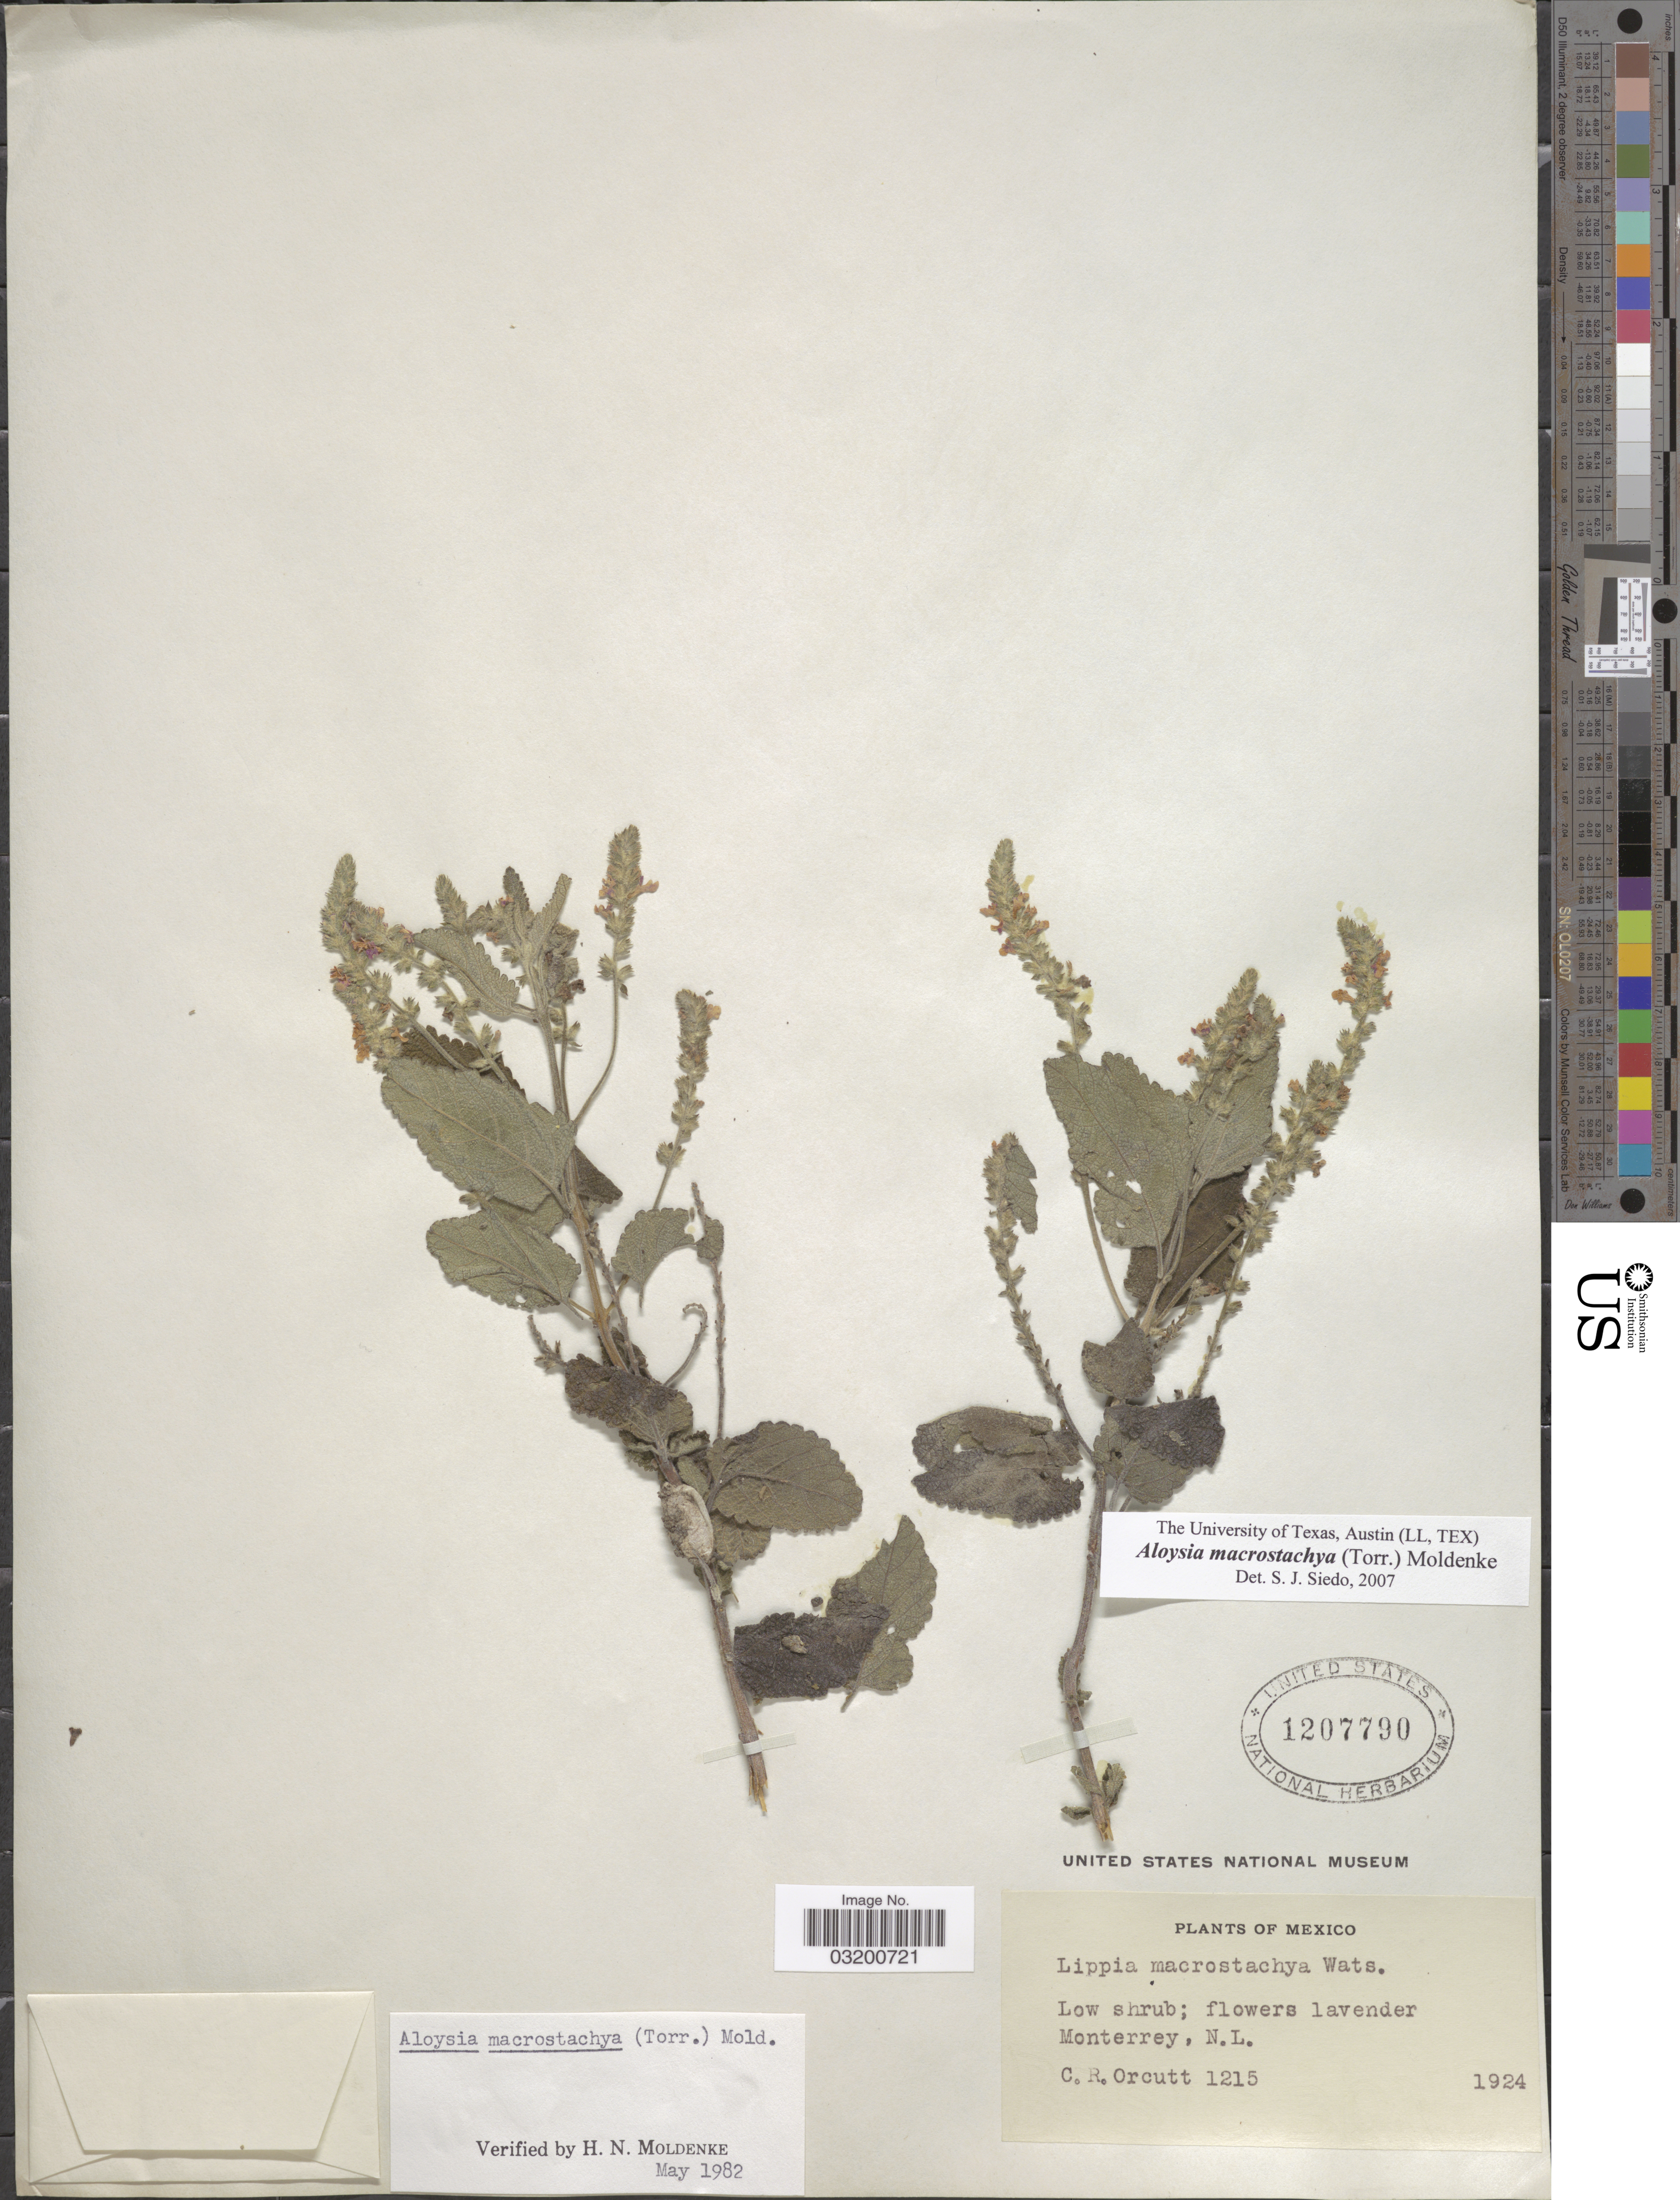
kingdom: Plantae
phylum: Tracheophyta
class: Magnoliopsida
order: Lamiales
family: Verbenaceae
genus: Aloysia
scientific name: Aloysia macrostachya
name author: (Torr.) Moldenke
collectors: C. R. Orcutt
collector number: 1215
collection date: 1924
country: Mexico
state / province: Nuevo León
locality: Monterrey.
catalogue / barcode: US 1207790